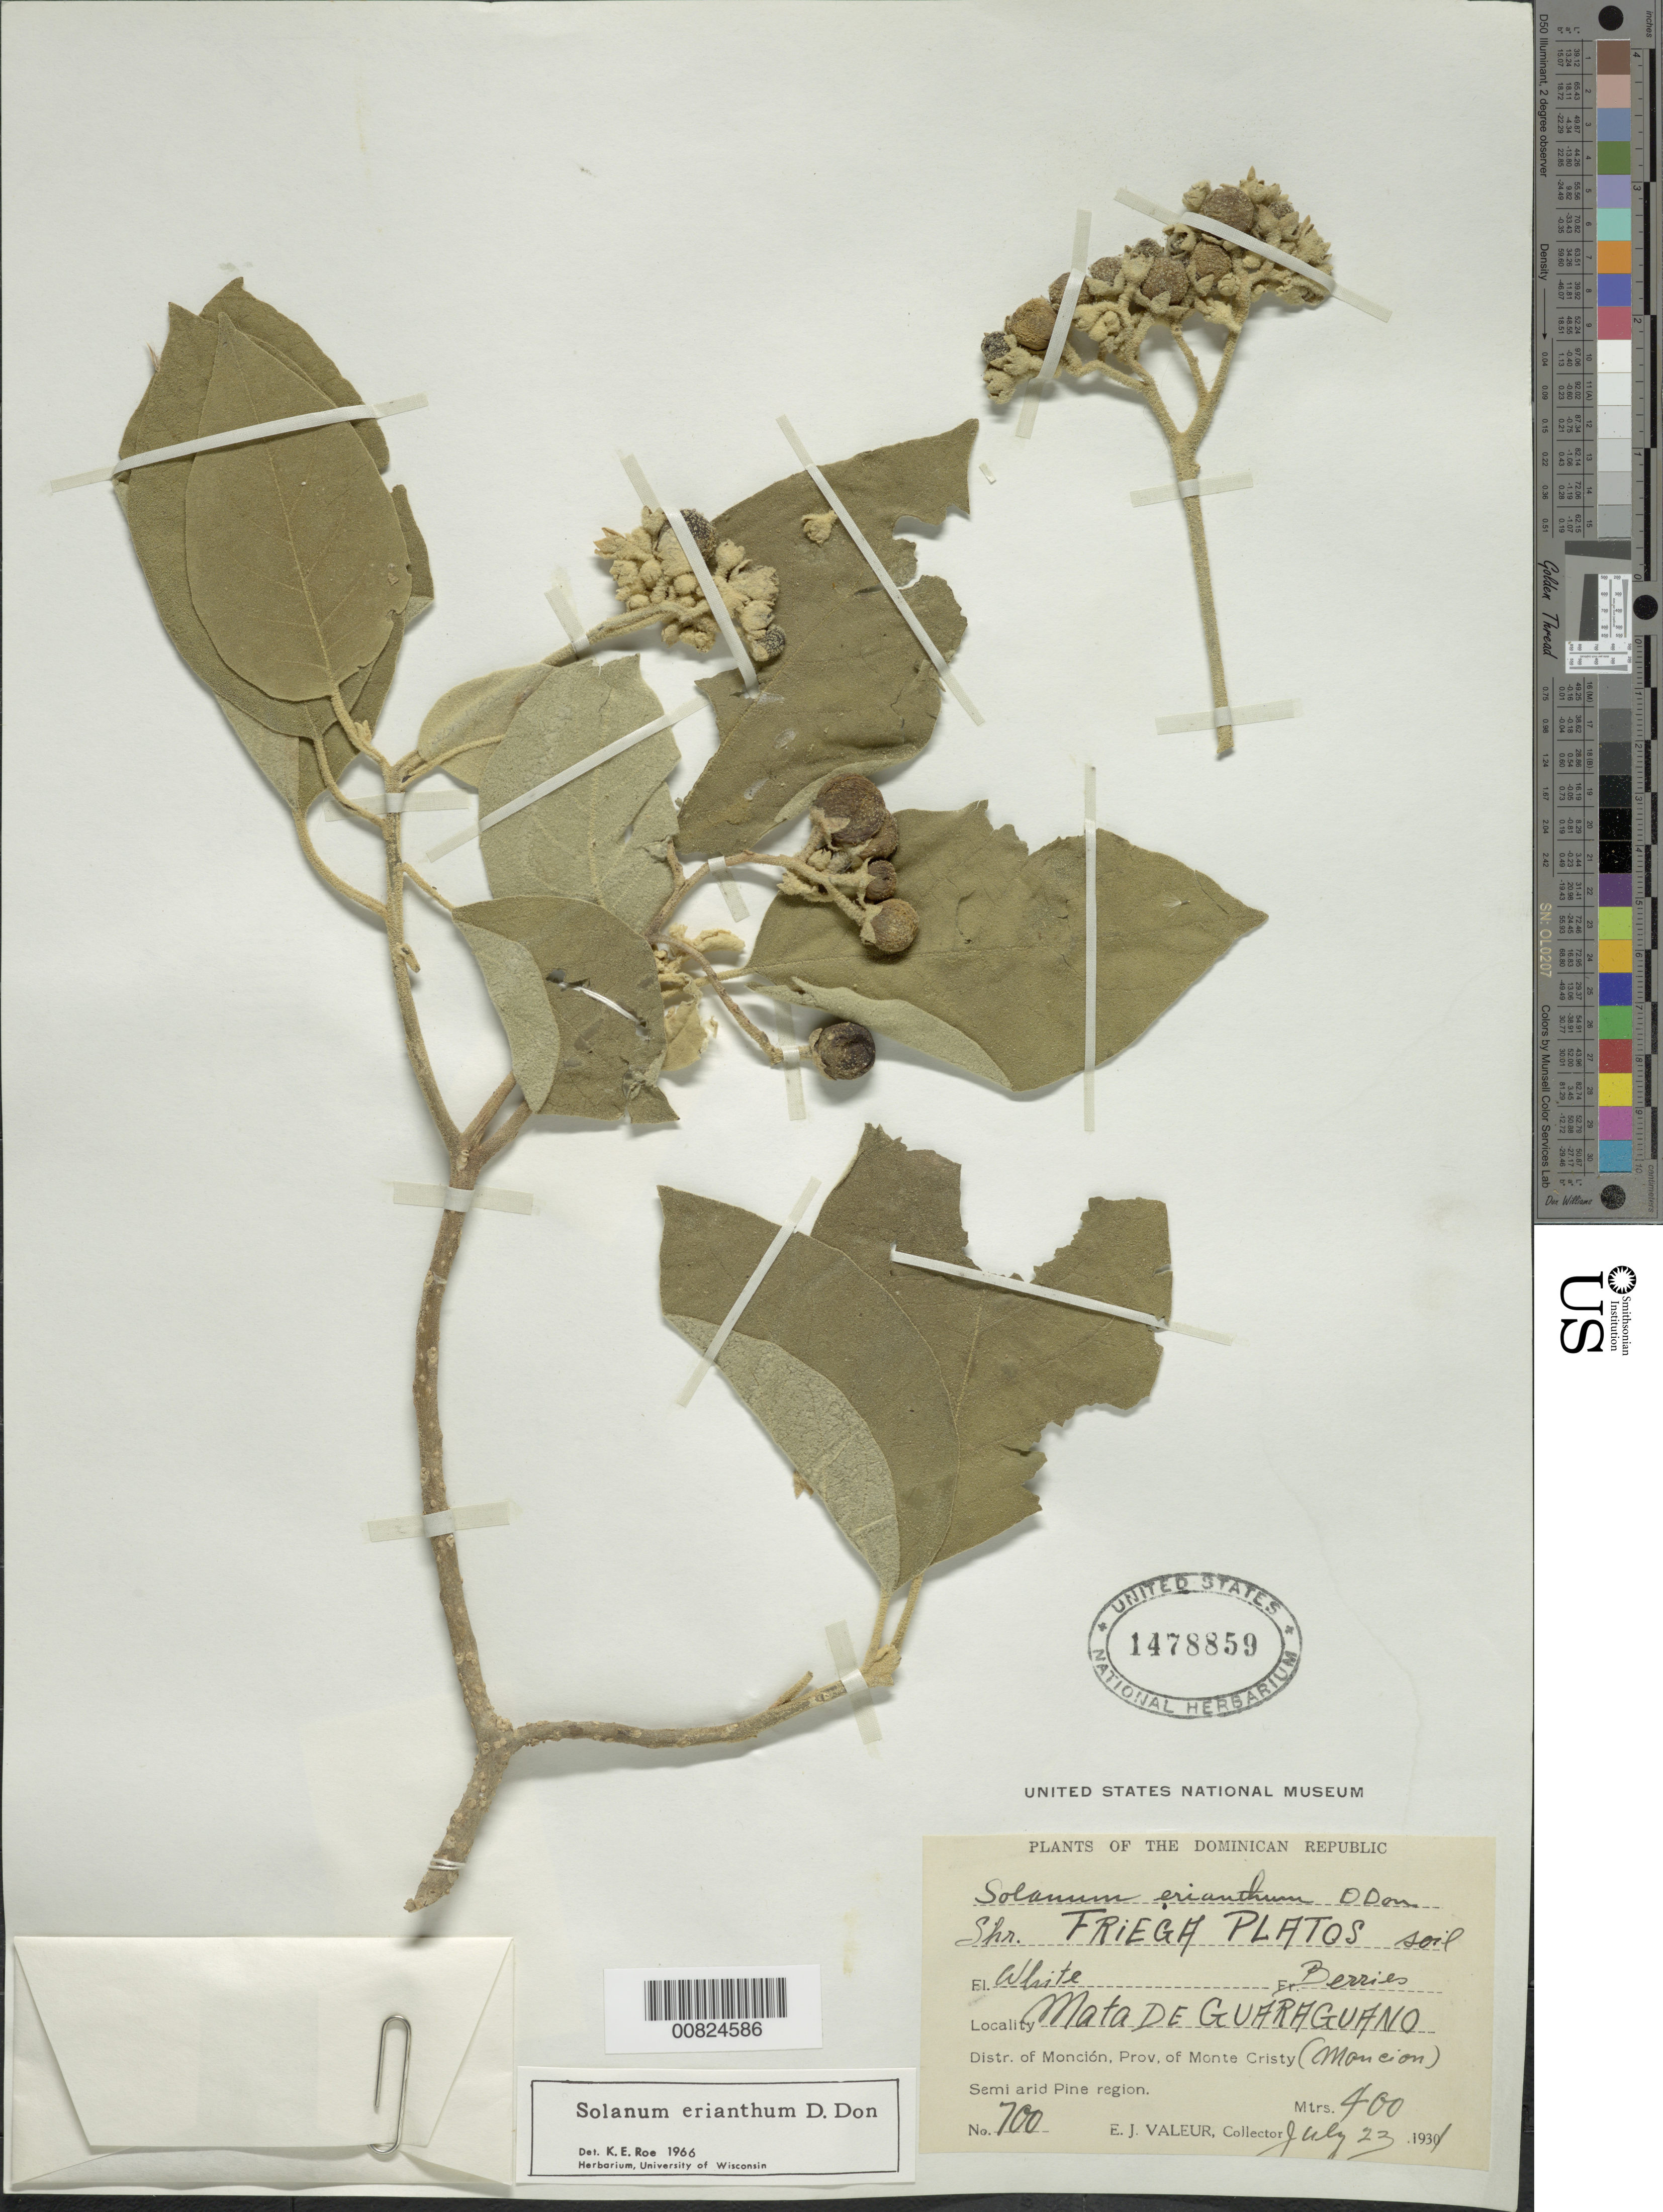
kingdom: Plantae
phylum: Tracheophyta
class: Magnoliopsida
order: Solanales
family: Solanaceae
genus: Solanum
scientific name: Solanum erianthum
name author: D. Don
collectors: E. Valeur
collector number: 700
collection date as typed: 23 Jul 1931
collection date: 1931-07-23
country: Dominican Republic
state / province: Monte Cristi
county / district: Monción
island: Hispaniola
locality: Mata de Guaraguano (Moncion)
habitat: Soil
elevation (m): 400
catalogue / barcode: US 1478859